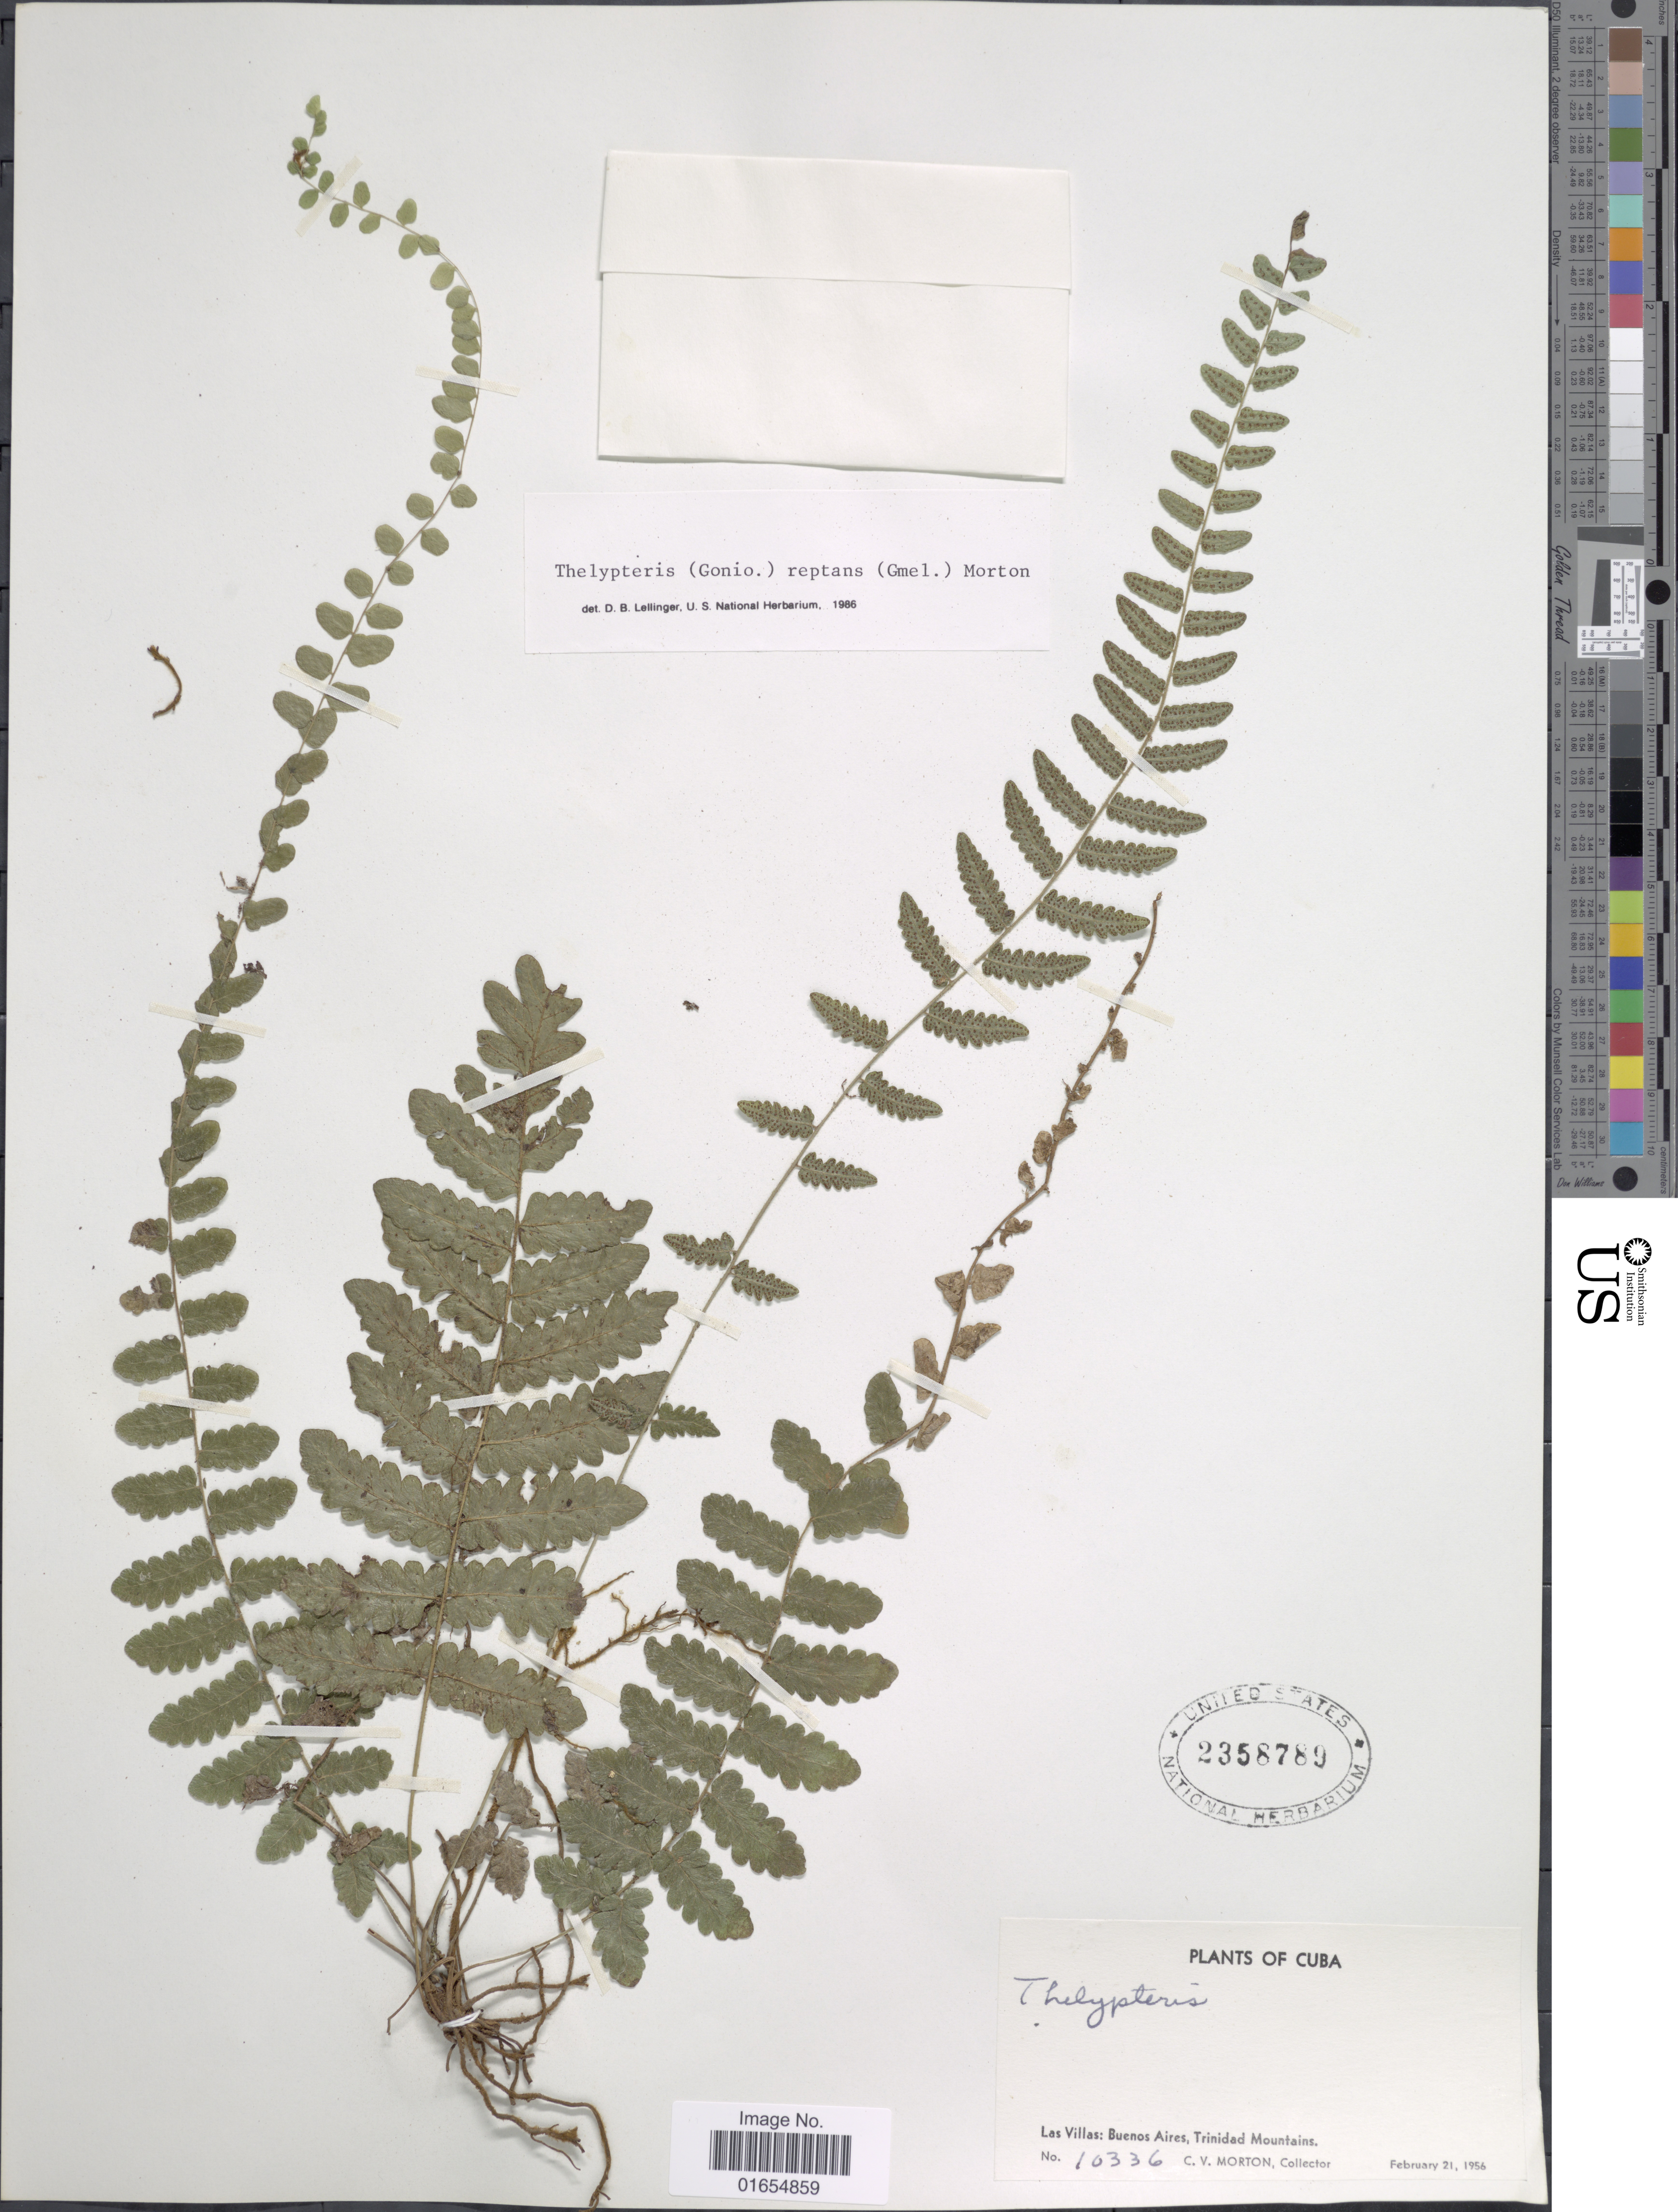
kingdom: Plantae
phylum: Tracheophyta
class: Polypodiopsida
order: Polypodiales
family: Thelypteridaceae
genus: Goniopteris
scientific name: Goniopteris reptans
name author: (J.F. Gmel.) C. Presl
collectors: C. V. Morton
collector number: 10336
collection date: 1956-02-21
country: Cuba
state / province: Las Villas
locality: Buenos Aires, Trinidad Mountains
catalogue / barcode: US 2358789